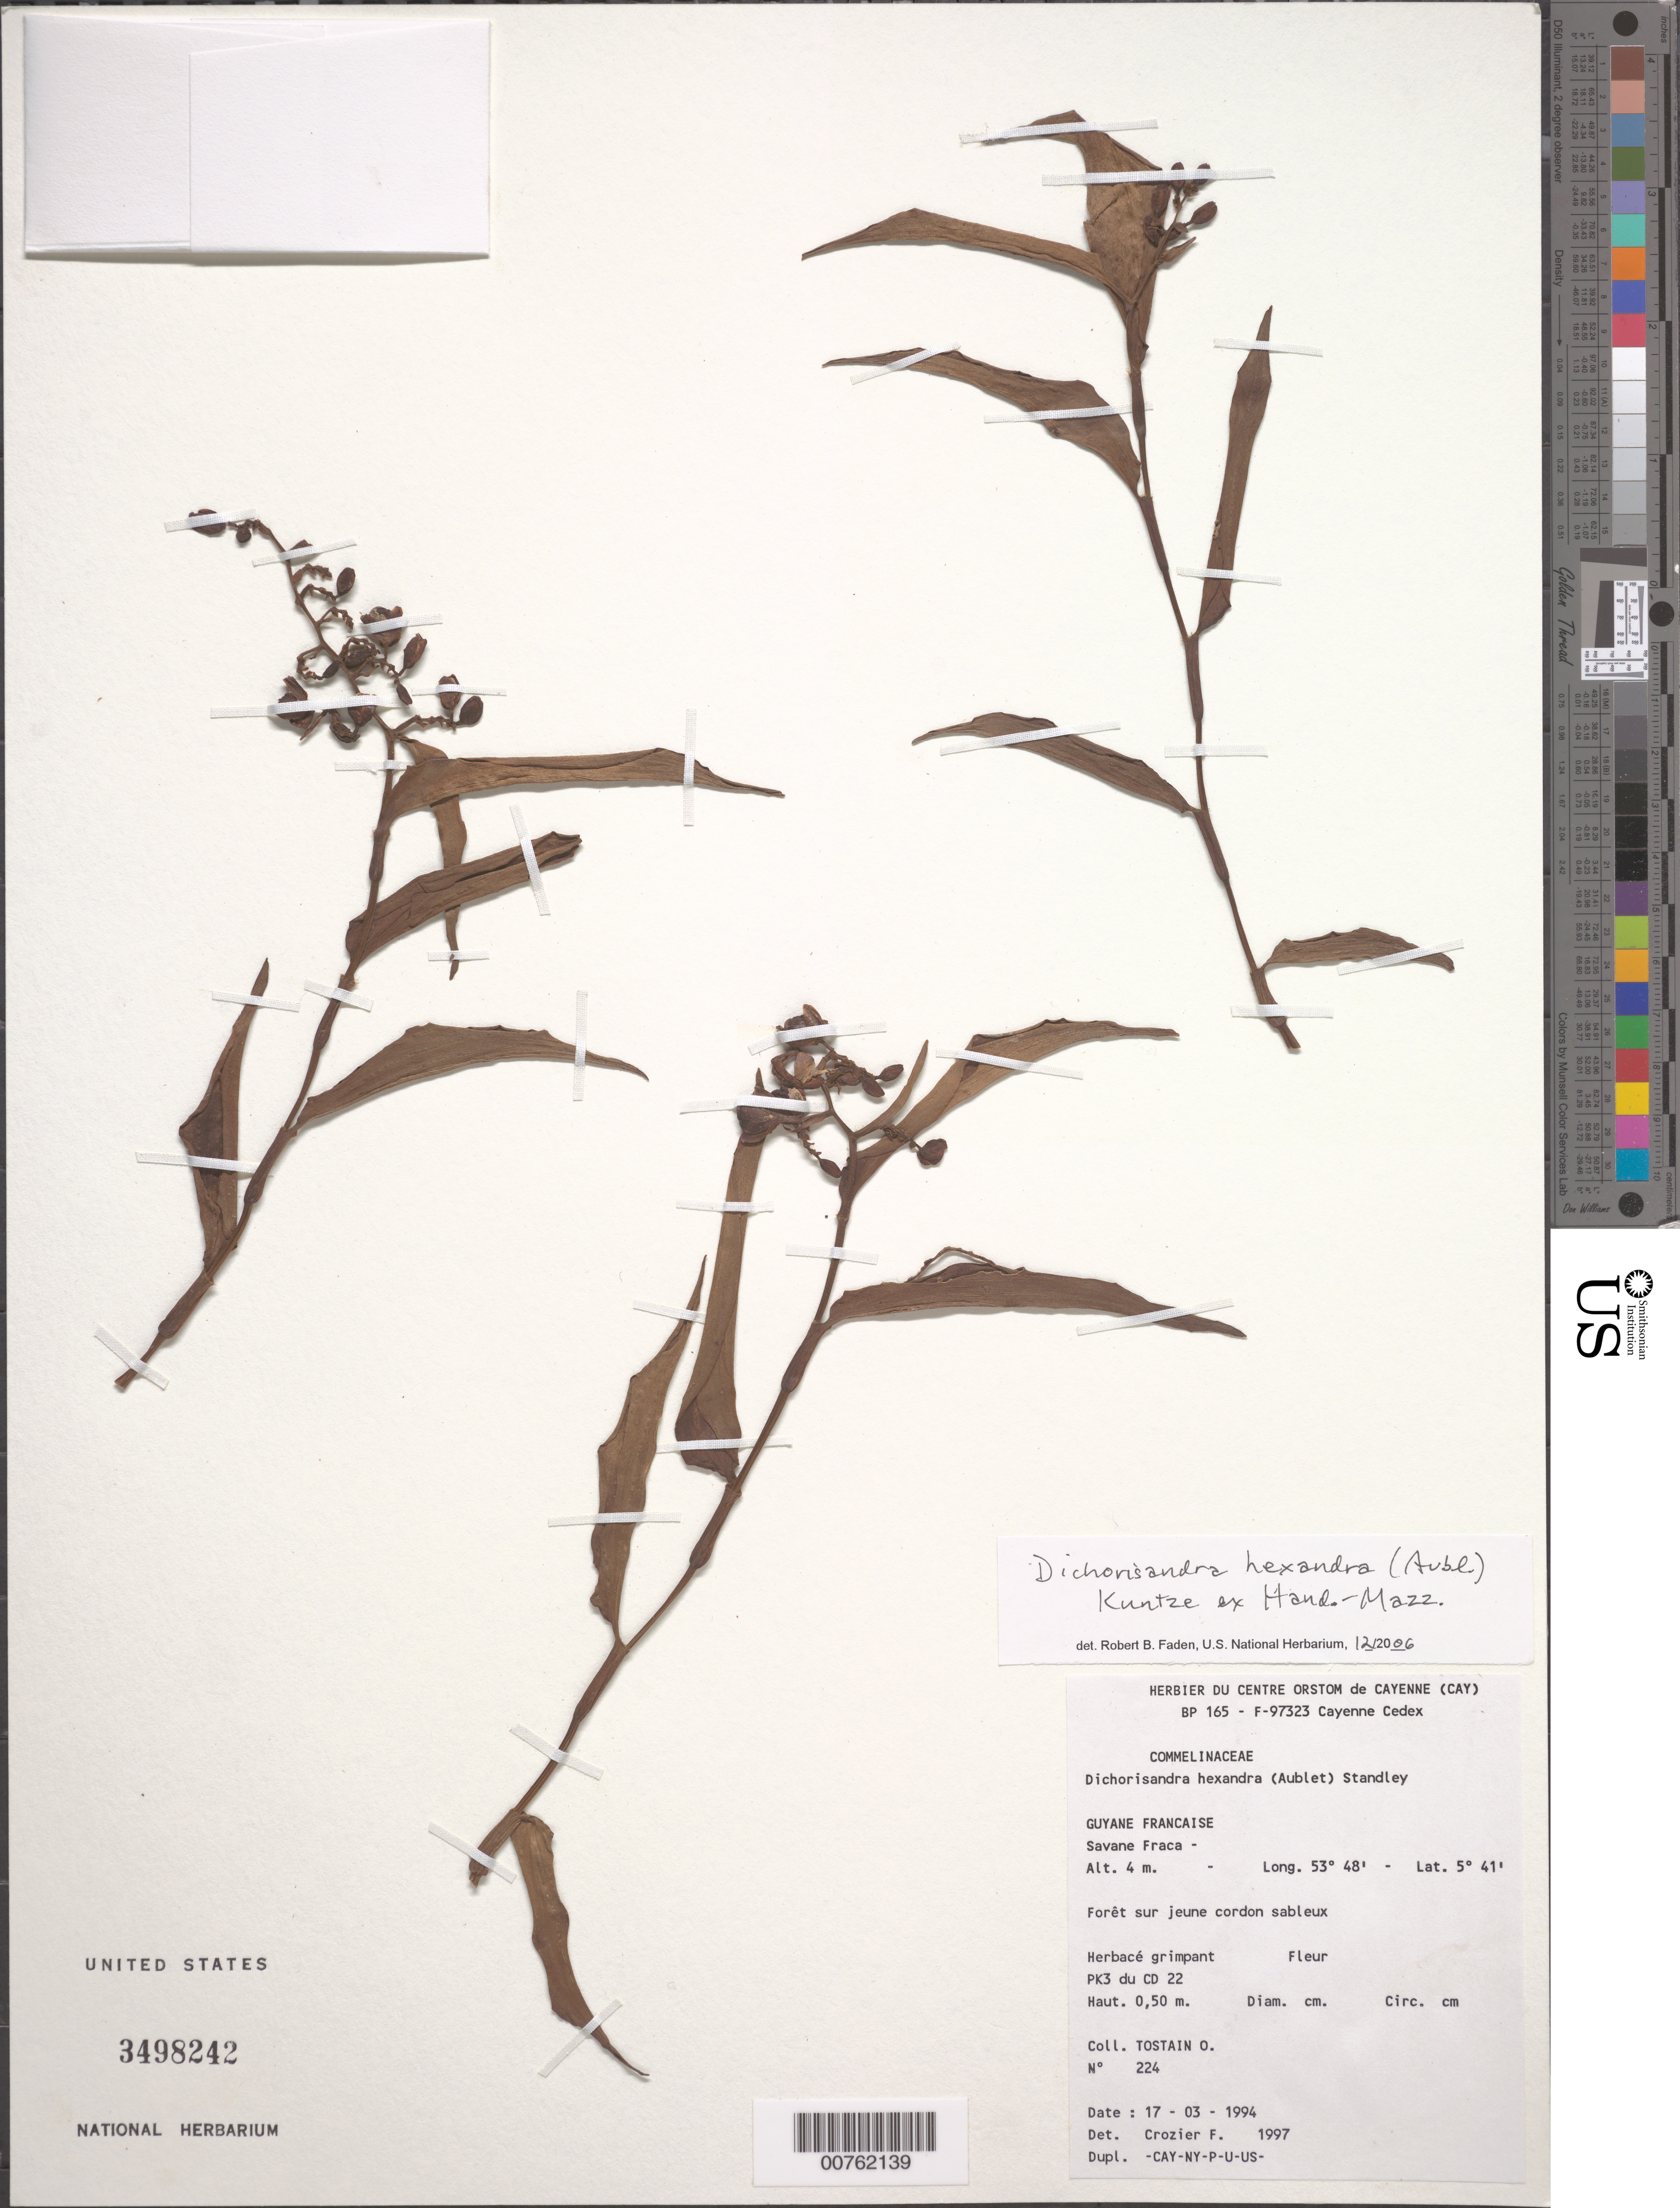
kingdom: Plantae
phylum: Tracheophyta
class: Liliopsida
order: Commelinales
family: Commelinaceae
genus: Dichorisandra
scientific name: Dichorisandra hexandra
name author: (Aubl.) Standl.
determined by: Faden, Robert B., (US), Smithsonian Institution - National Museum of Natural History (UNITED STATES)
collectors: O. Tostain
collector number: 224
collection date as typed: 17 Mar 1994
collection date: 1994-03-17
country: French Guiana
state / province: Cayenne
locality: Savane Fraca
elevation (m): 4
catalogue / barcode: US 3498242